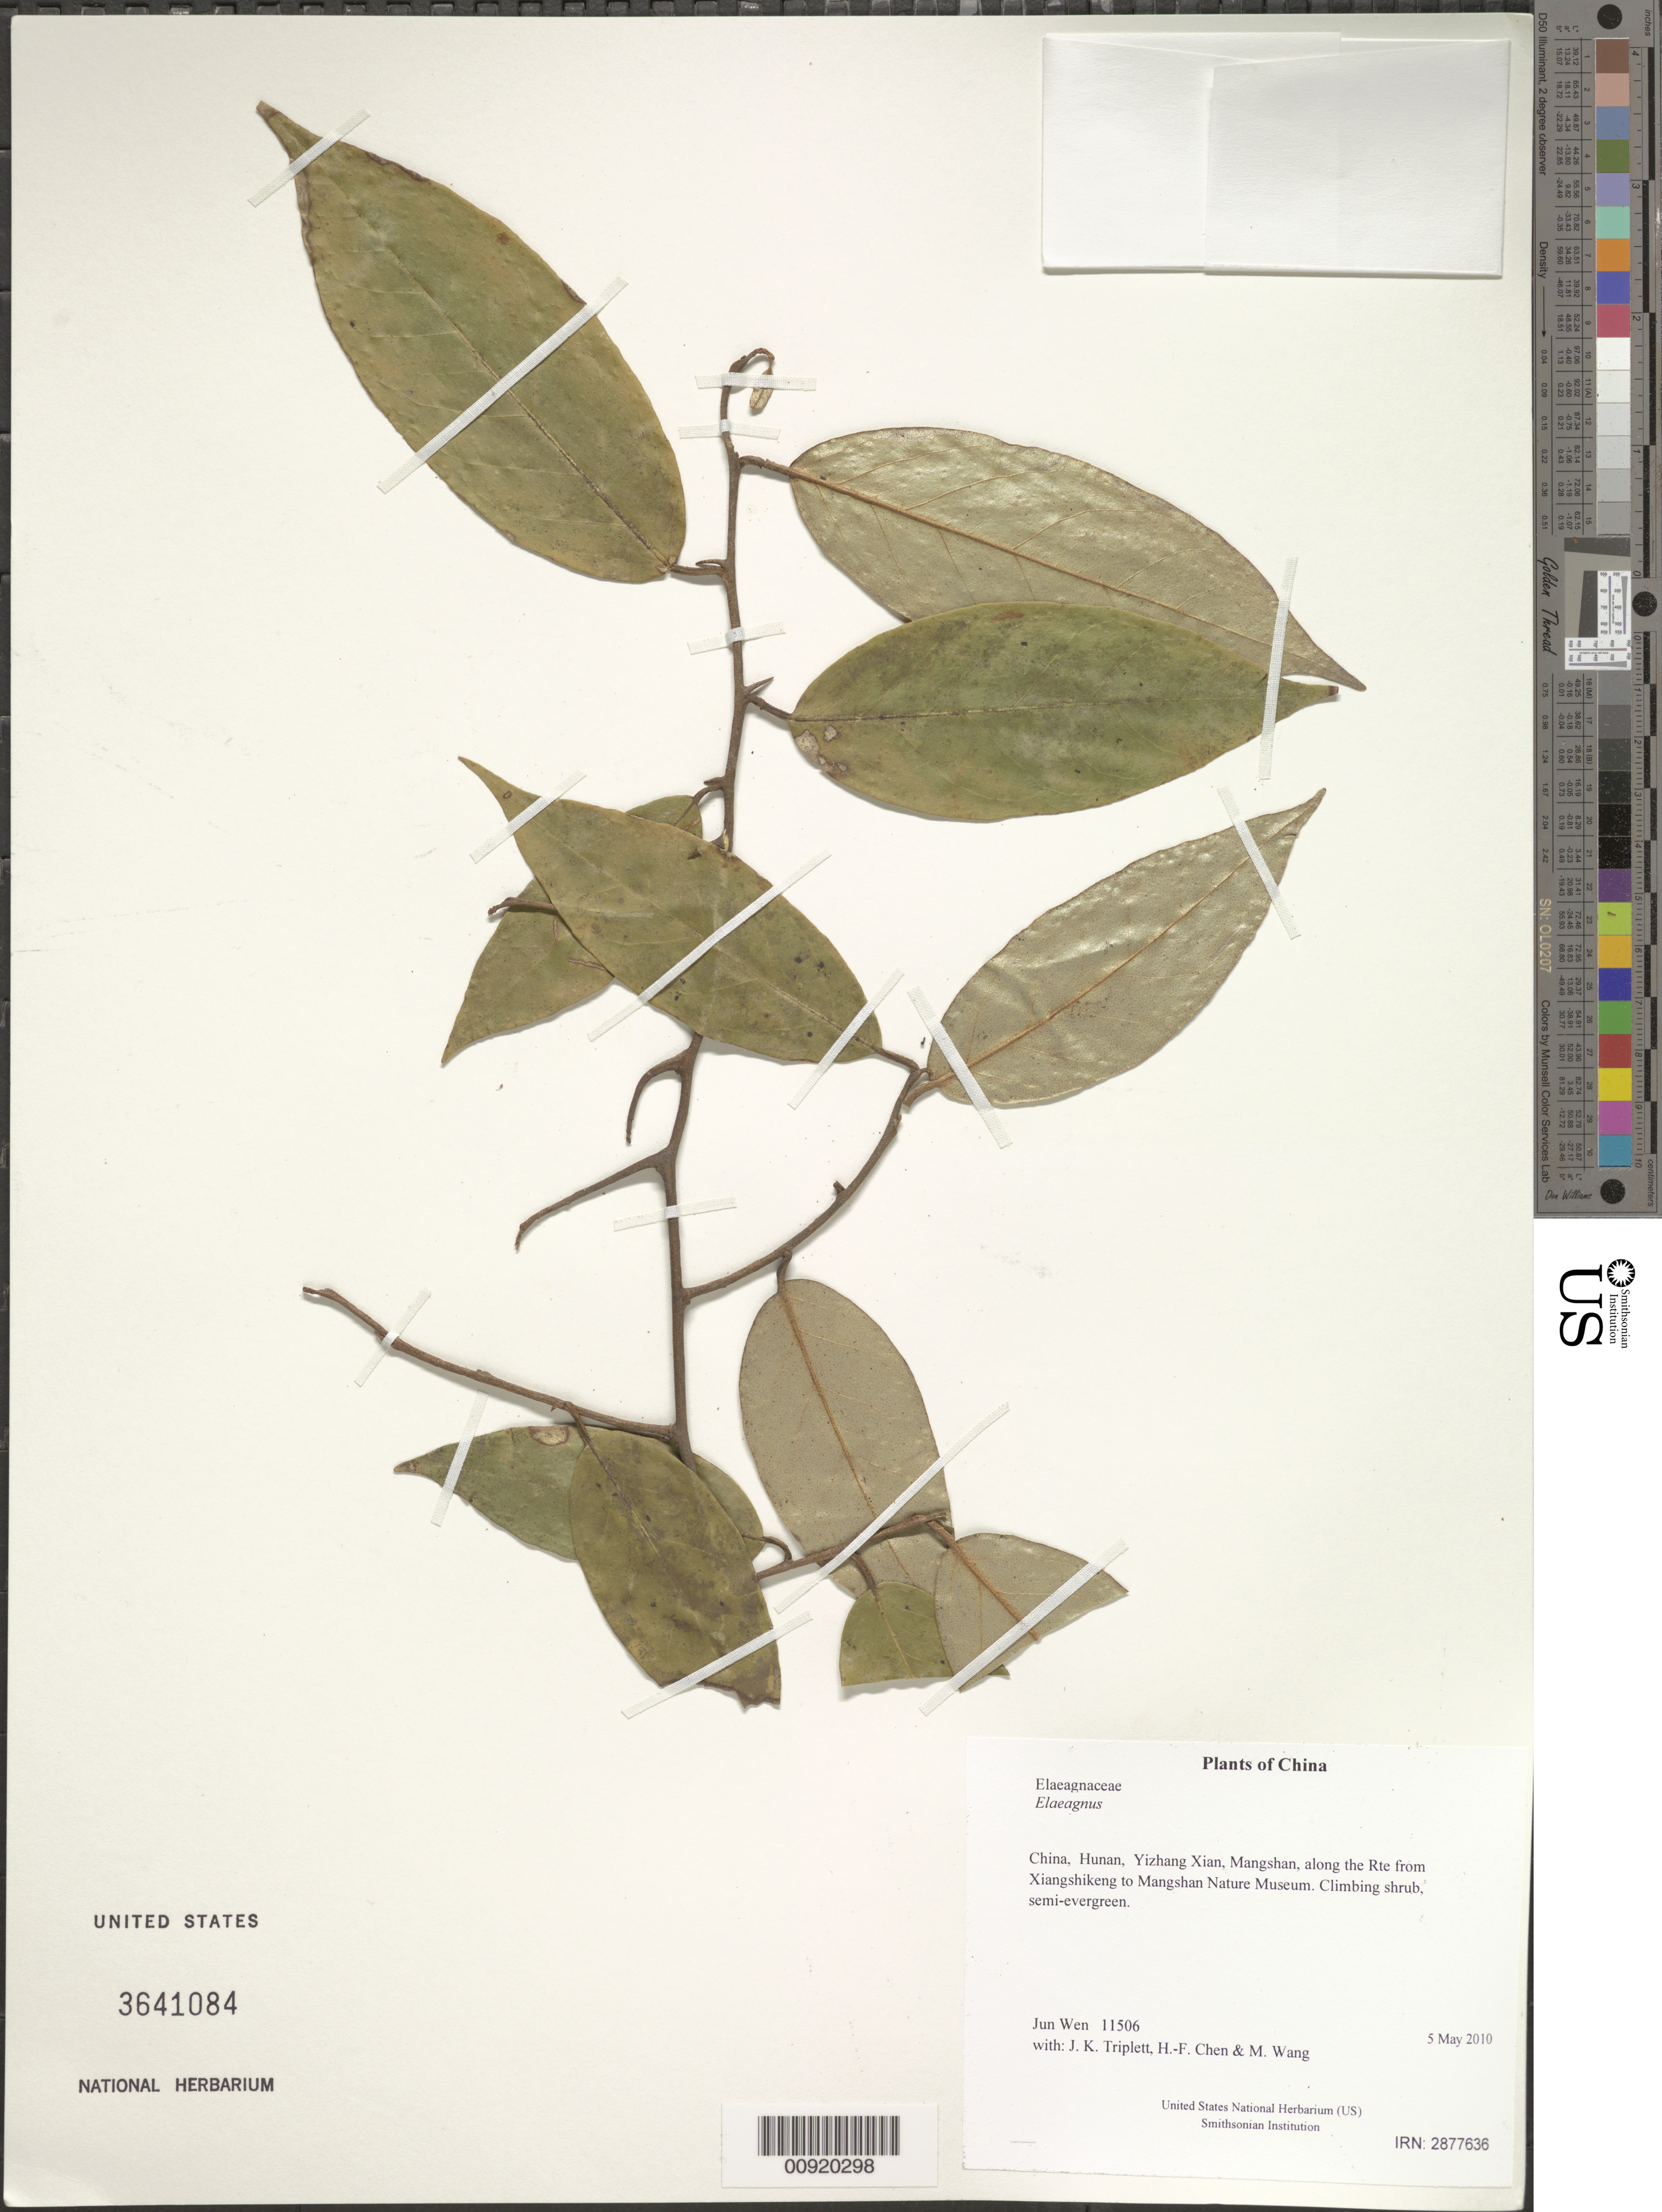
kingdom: Plantae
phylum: Tracheophyta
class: Magnoliopsida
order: Rosales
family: Elaeagnaceae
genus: Elaeagnus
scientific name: Elaeagnus sp.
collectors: J. Wen, J. K. Triplett, H.-F. Chen & M. Wang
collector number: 11506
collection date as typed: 5 May 2010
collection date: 2010-05-05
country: China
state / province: Hunan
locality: Yizhang Xian, Mangshan, along the Rte from Xiangshikeng to Mangshan Nature Museum.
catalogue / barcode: US 3641084